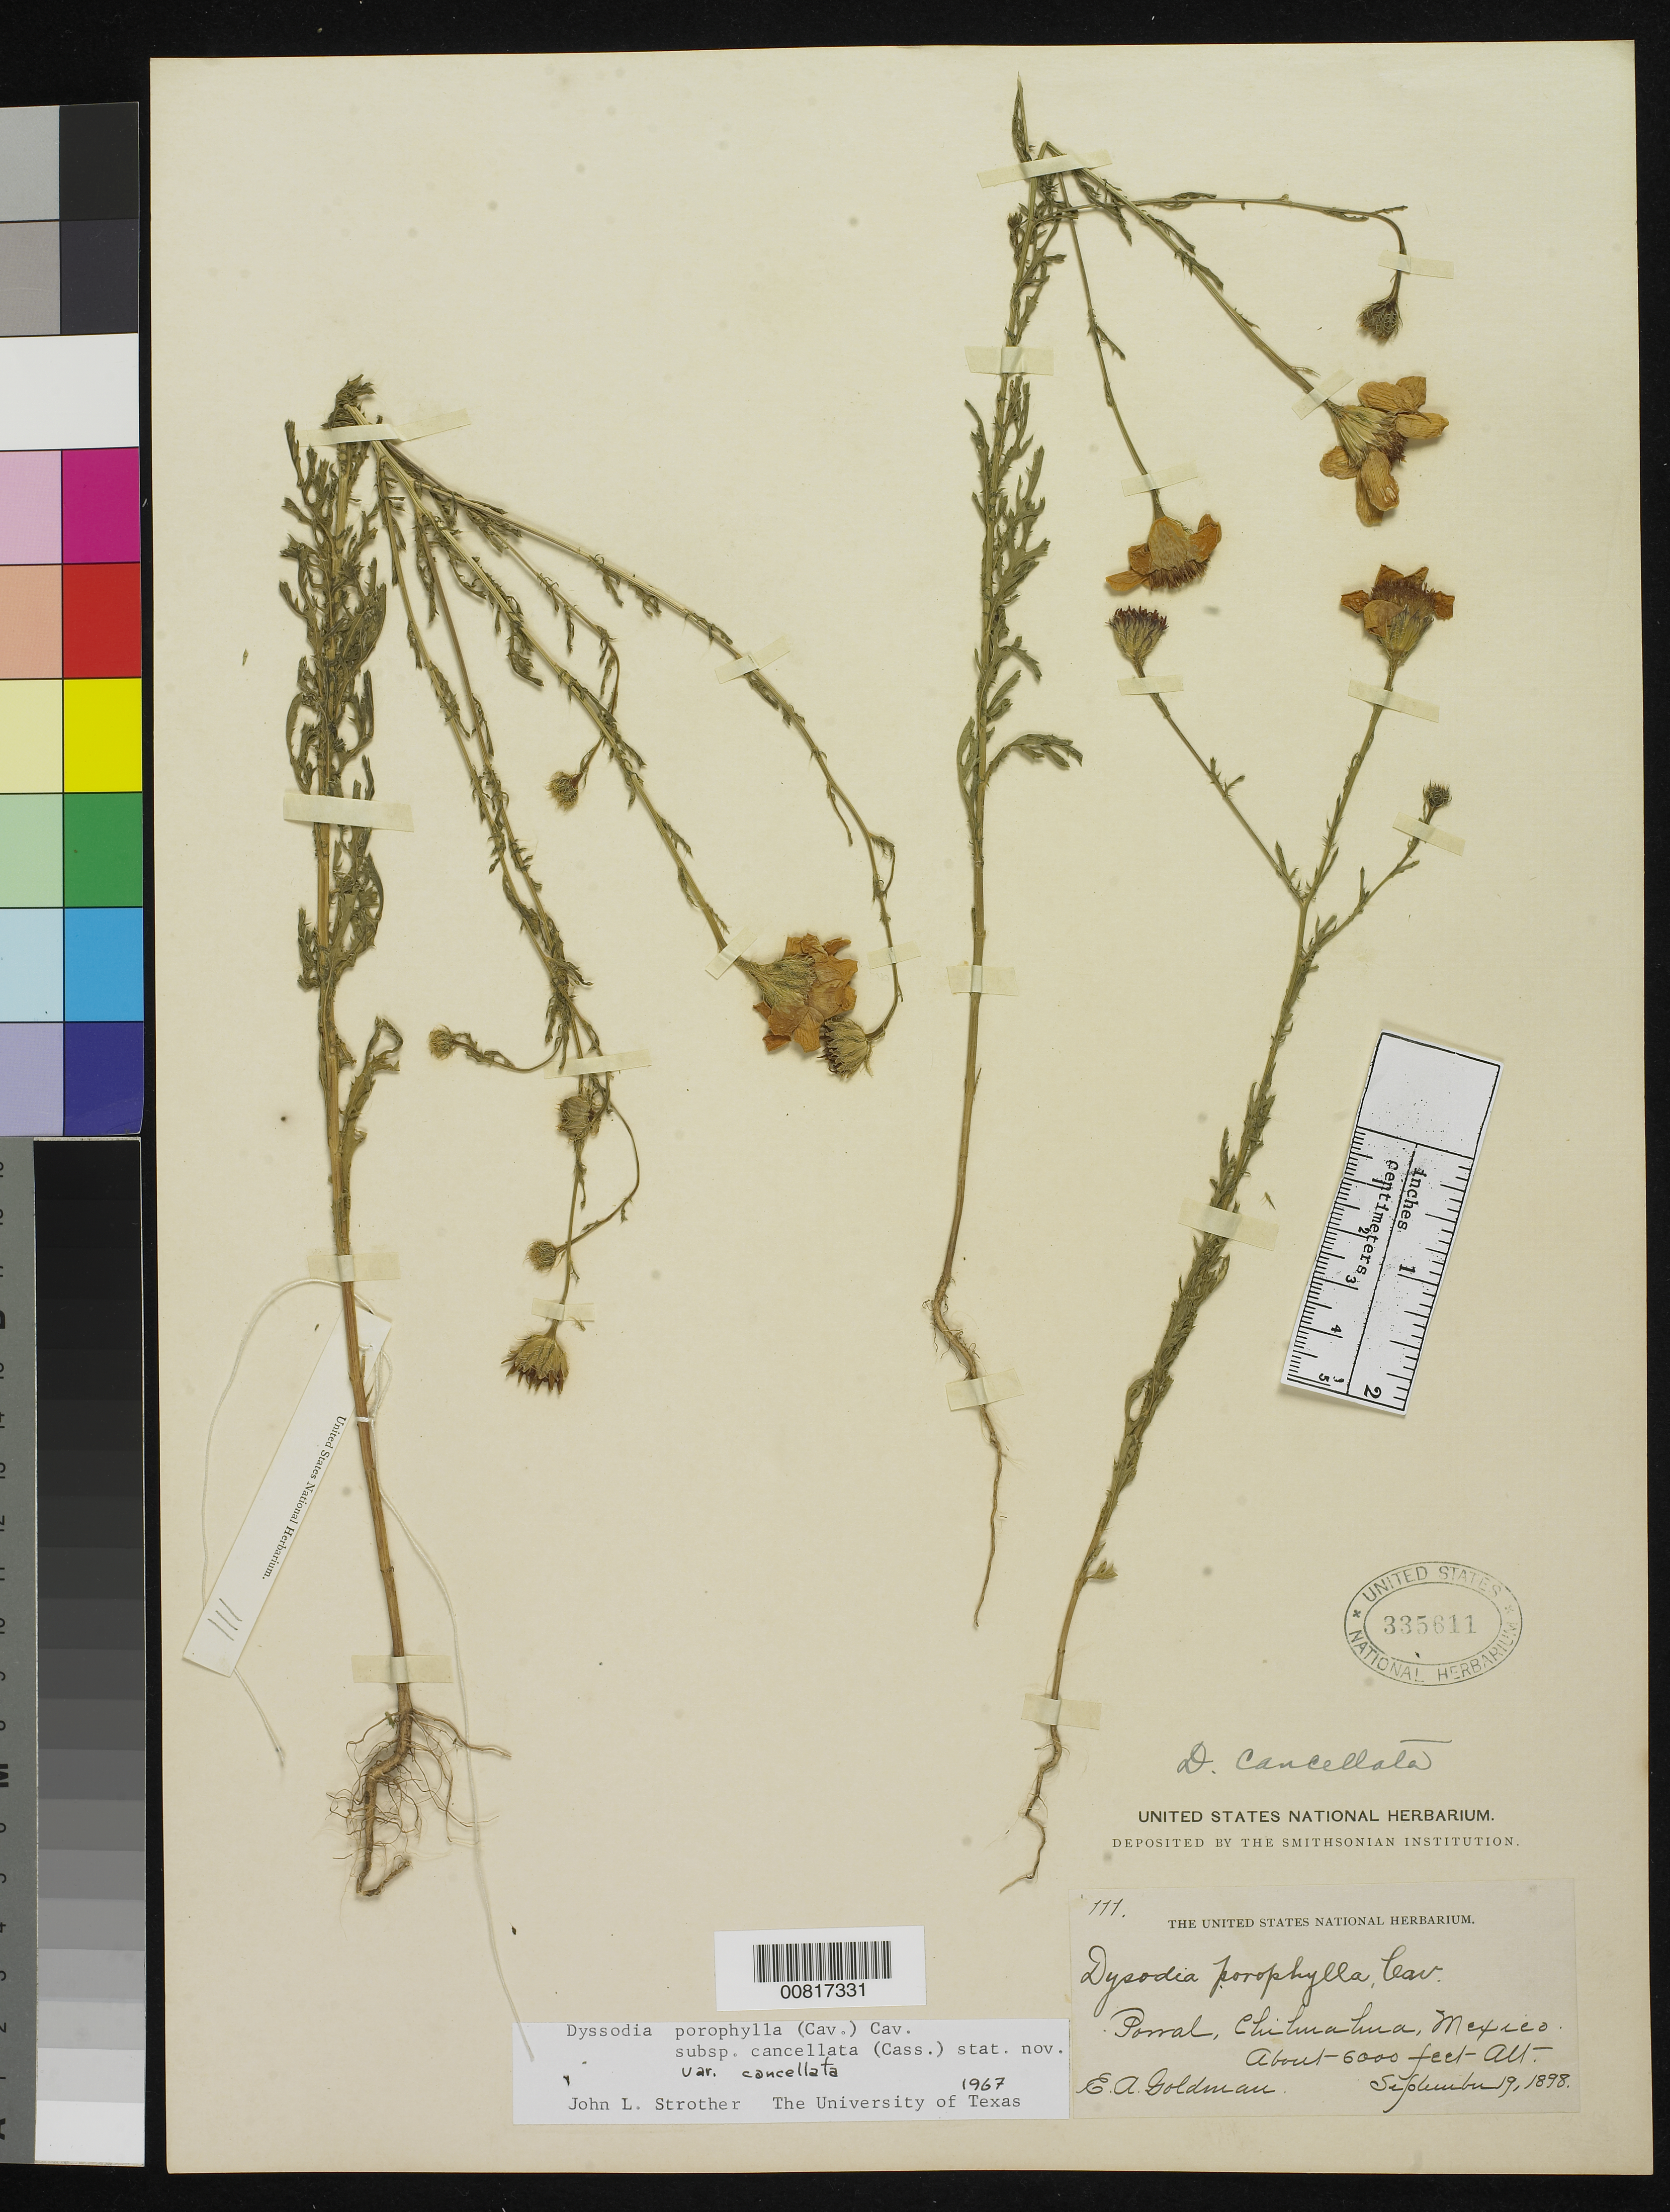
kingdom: Plantae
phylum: Tracheophyta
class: Magnoliopsida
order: Asterales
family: Asteraceae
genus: Adenophyllum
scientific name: Adenophyllum porophyllum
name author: (Cav.) Hemsl.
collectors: E. A. Goldman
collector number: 111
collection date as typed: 19 Sep 1898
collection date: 1898-09-19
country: Mexico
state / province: Chihuahua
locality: Parral, Chihuahua.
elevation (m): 1829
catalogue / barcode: US 335611